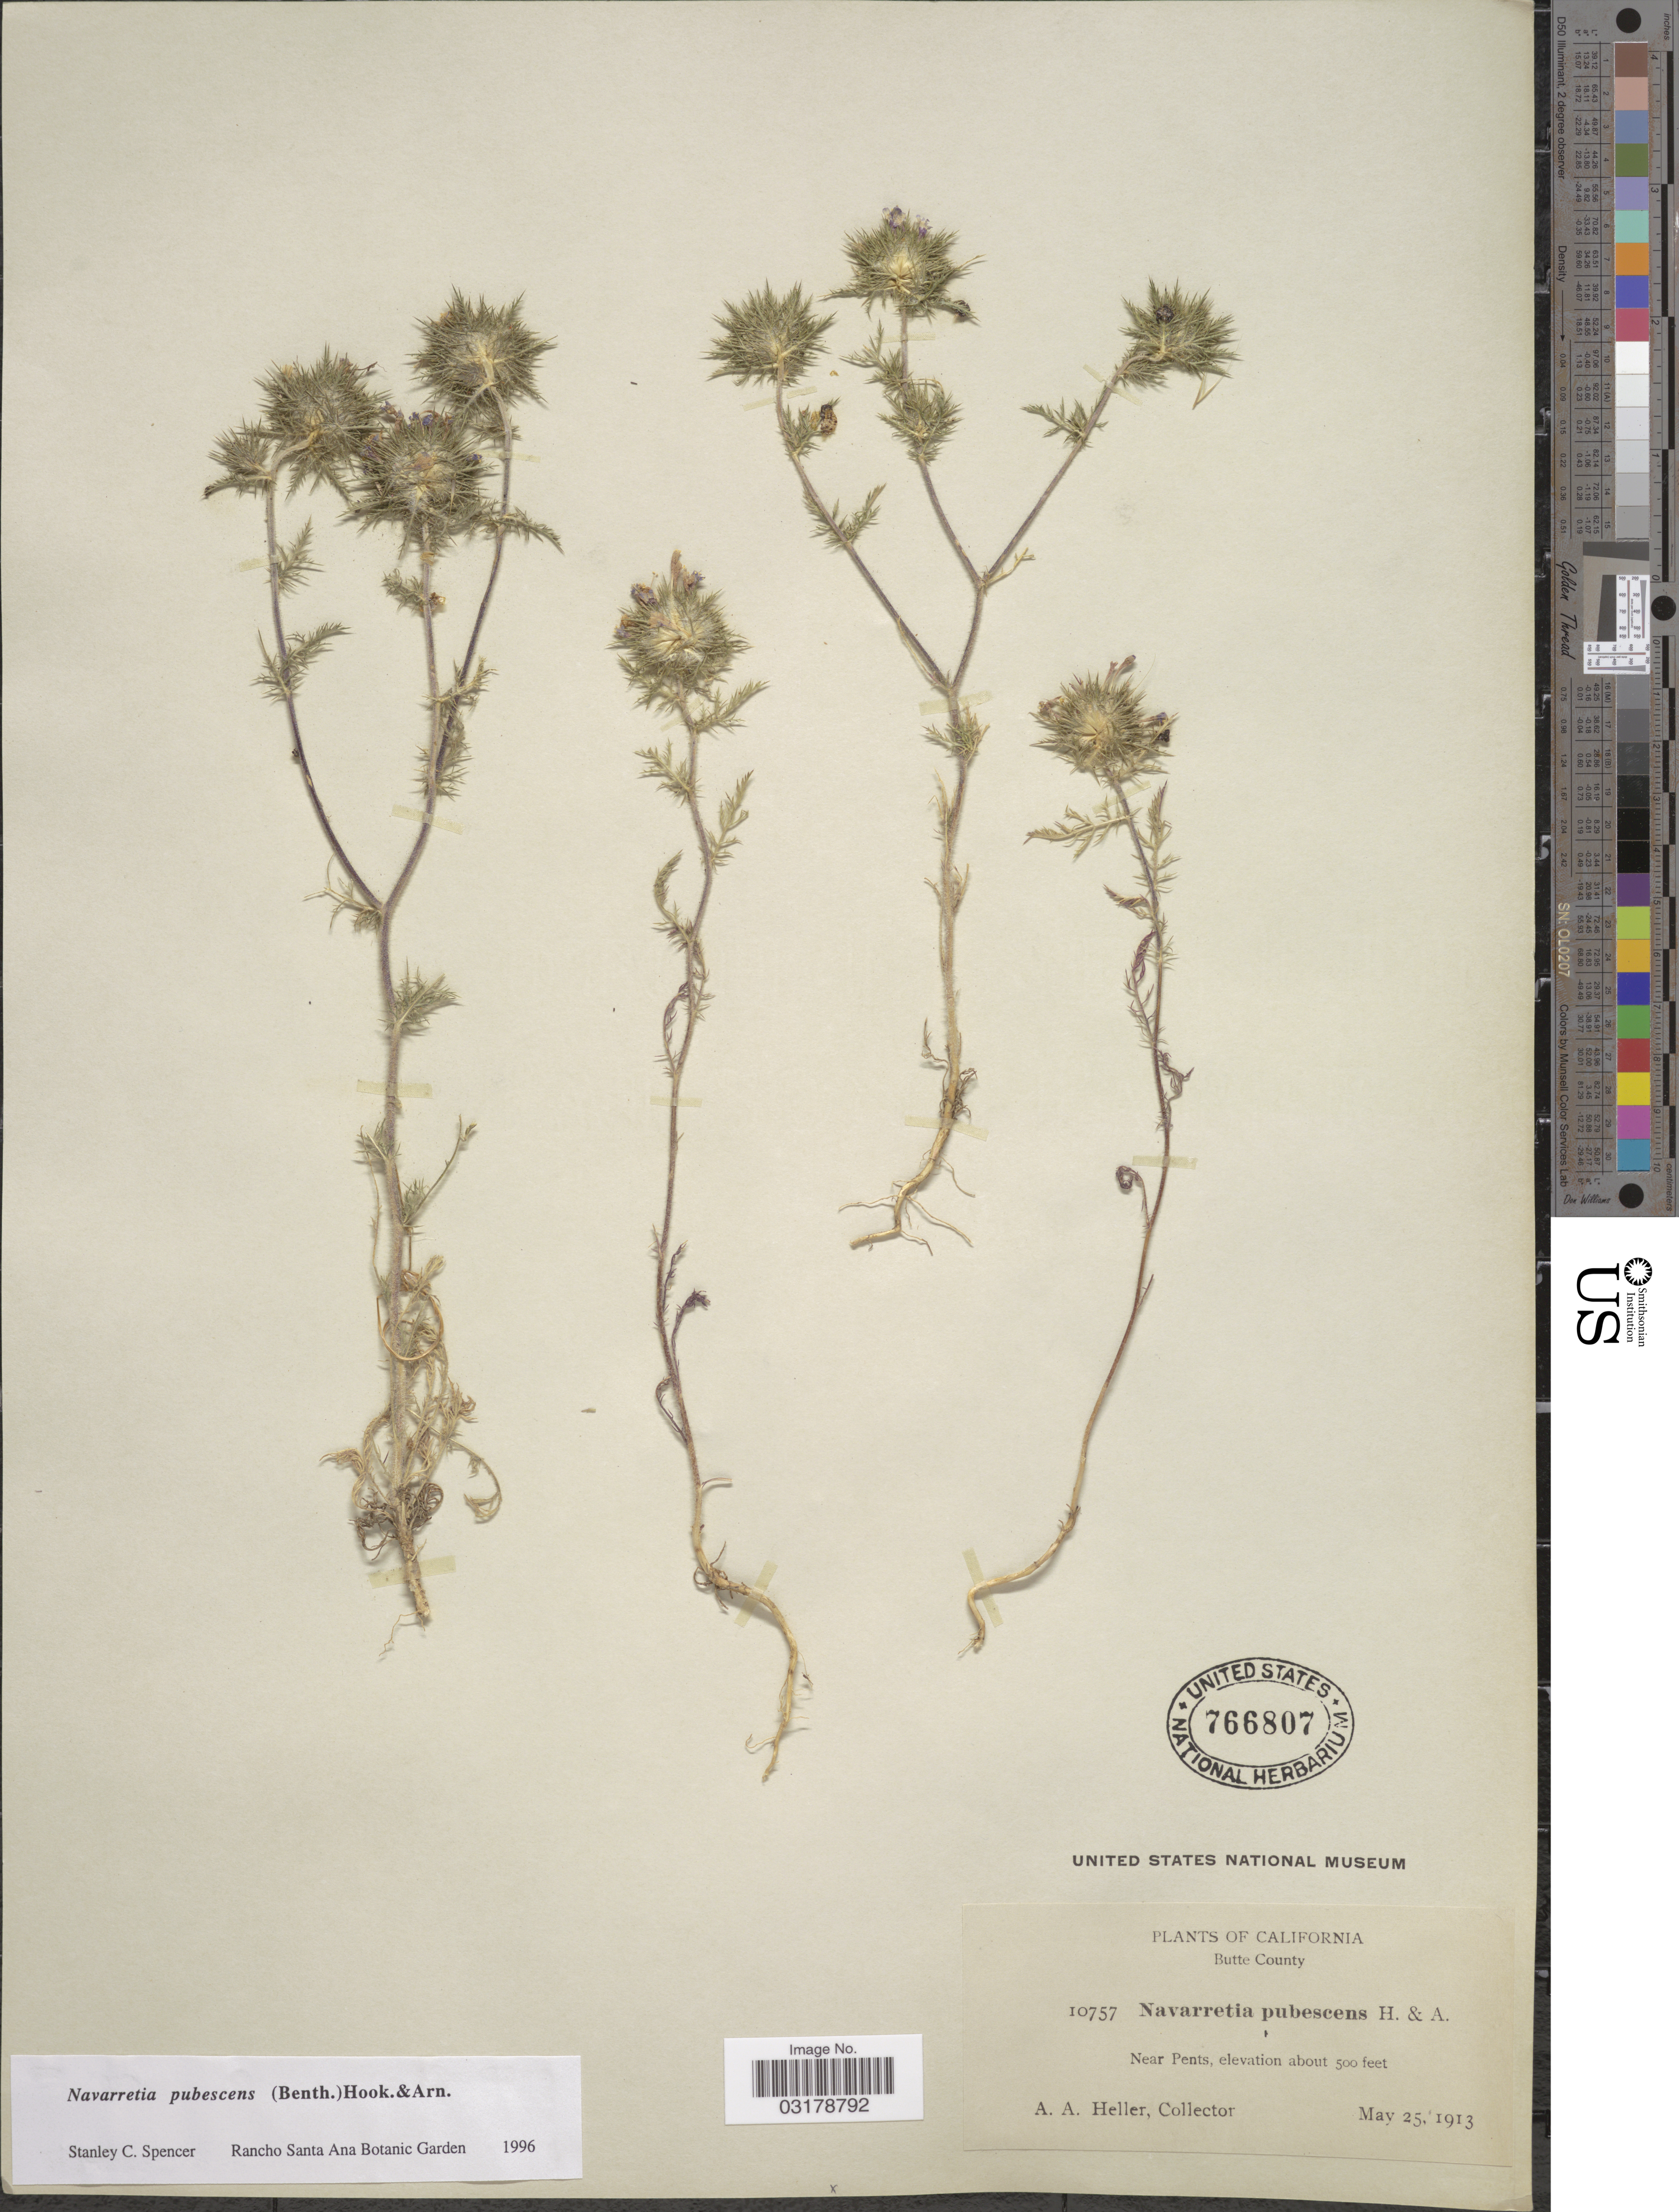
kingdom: Plantae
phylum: Tracheophyta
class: Magnoliopsida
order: Ericales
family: Polemoniaceae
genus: Navarretia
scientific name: Navarretia pubescens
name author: (Benth.) Hook. & Arn.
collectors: A. A. Heller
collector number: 10757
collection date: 1913-05-25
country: United States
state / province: California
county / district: Butte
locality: Butte County. Near Pents.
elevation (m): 152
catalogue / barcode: US 766807